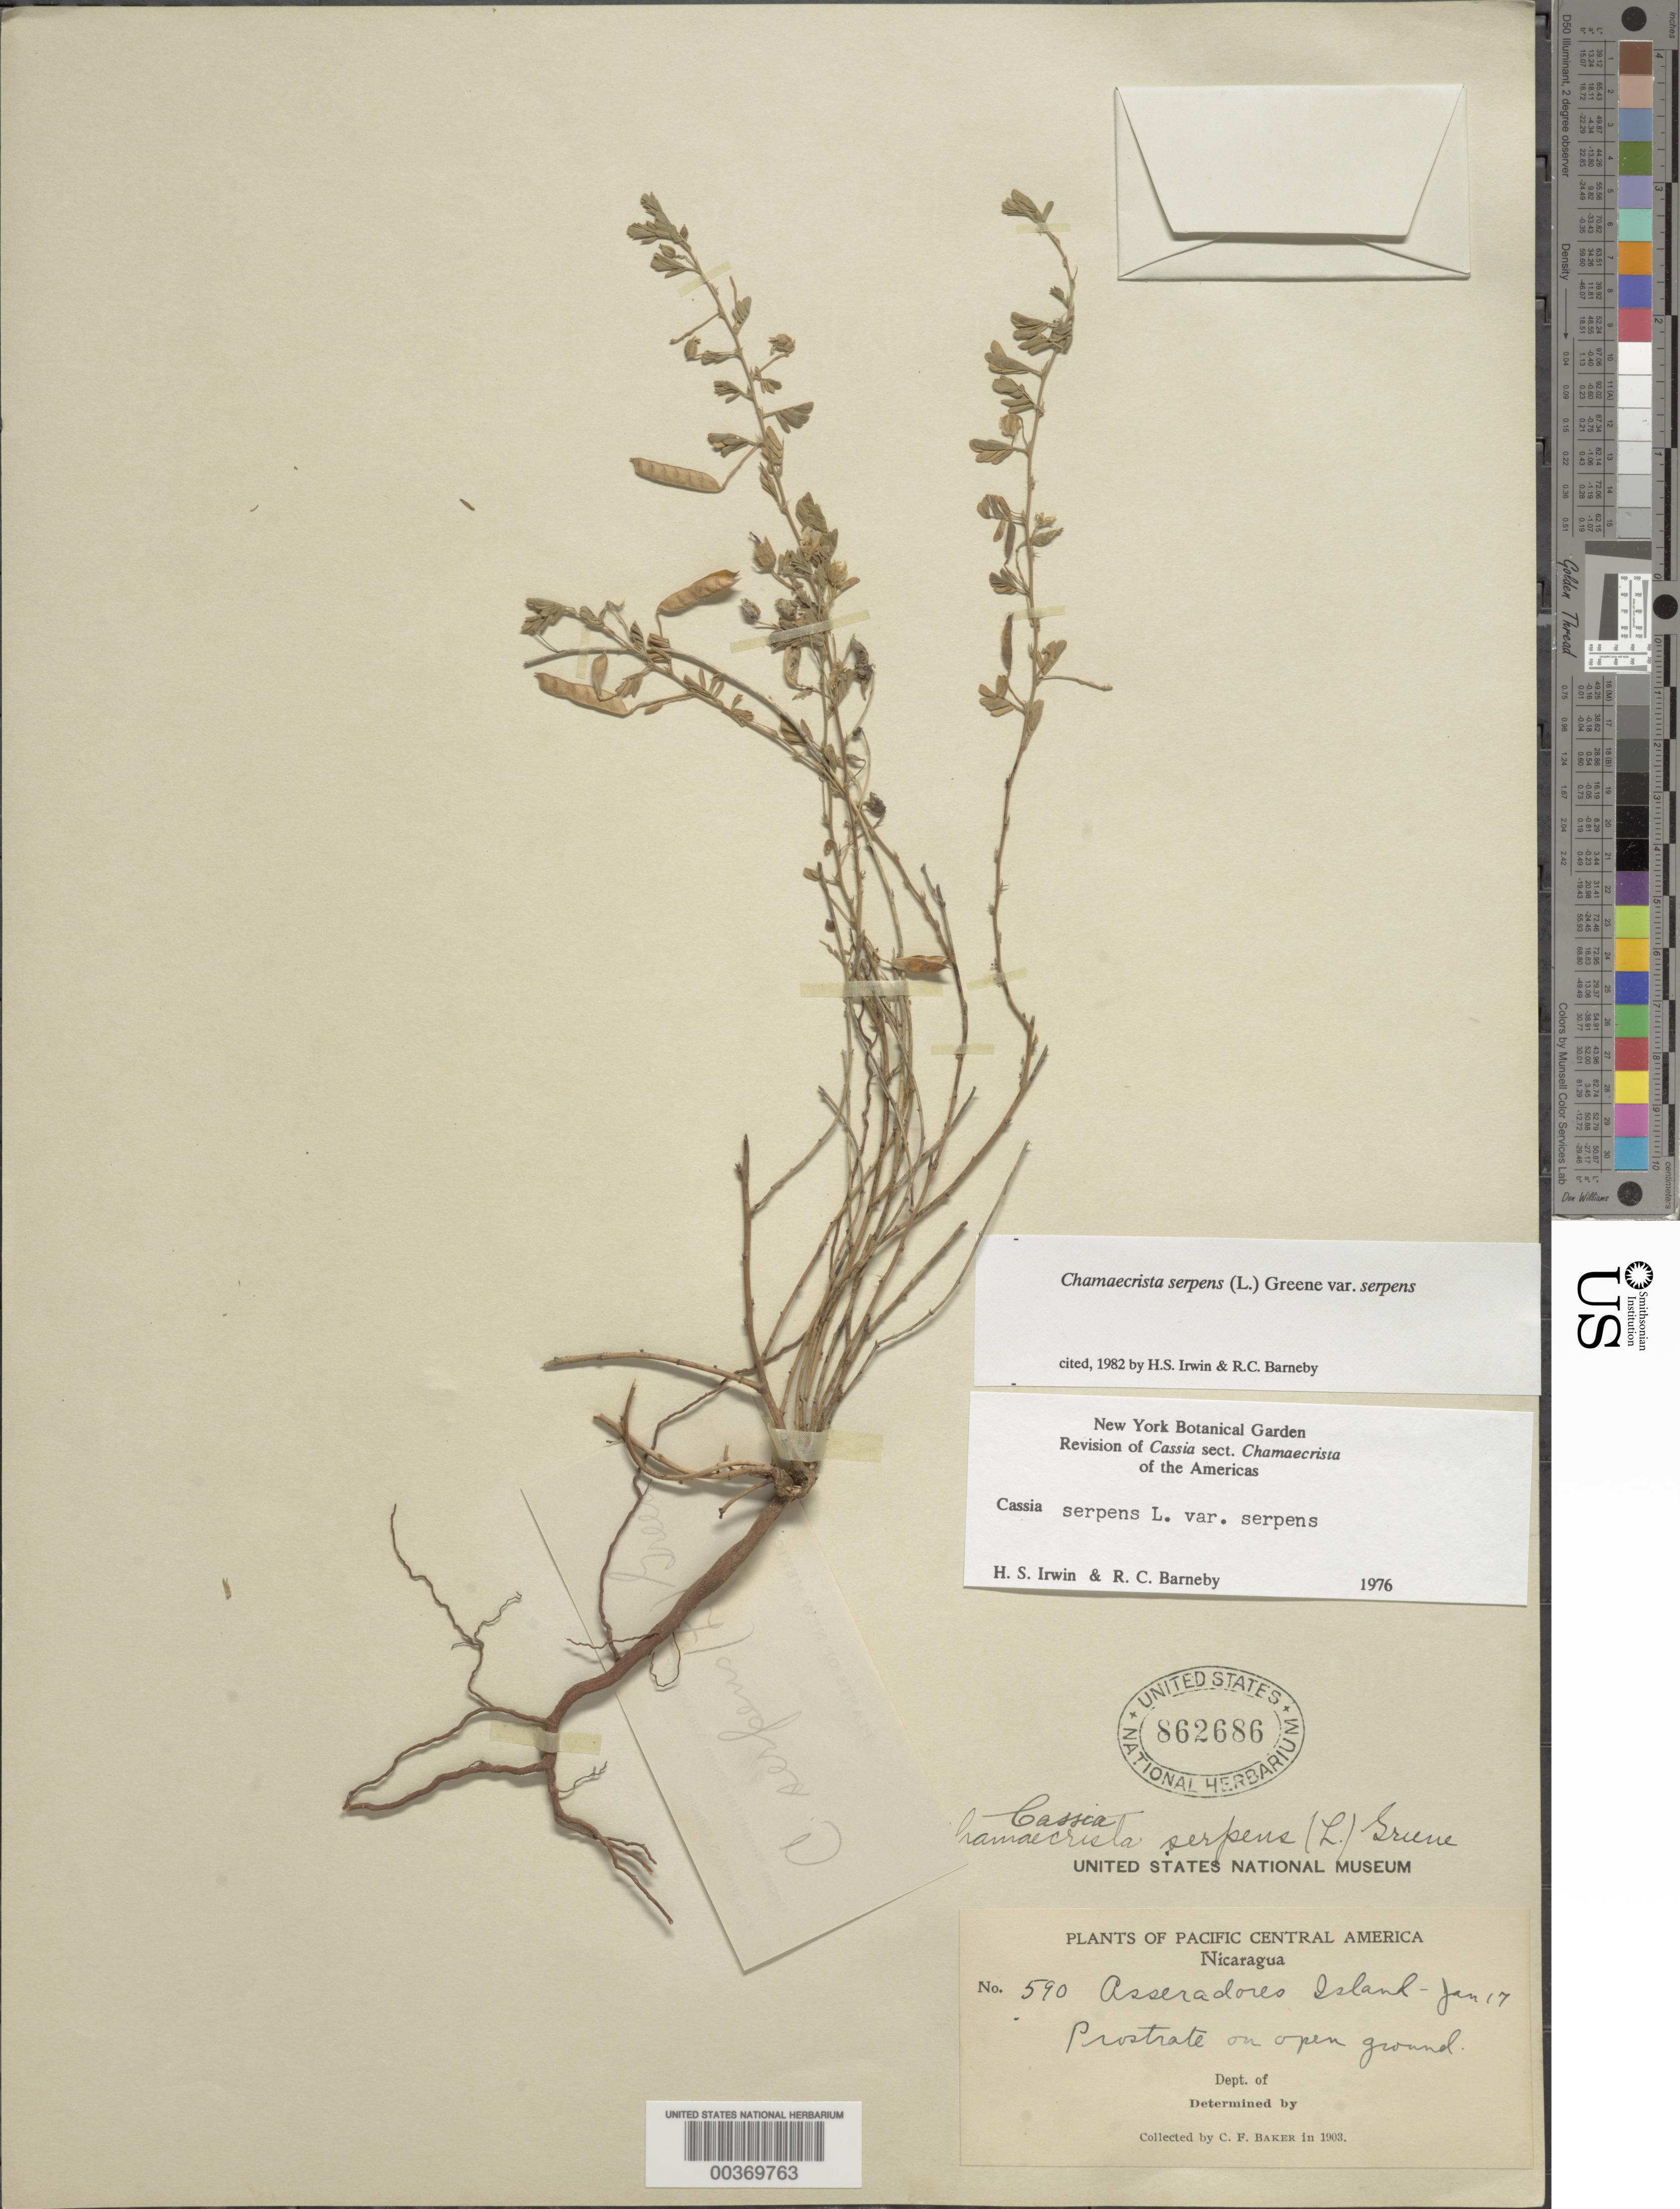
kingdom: Plantae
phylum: Tracheophyta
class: Magnoliopsida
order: Fabales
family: Fabaceae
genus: Chamaecrista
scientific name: Chamaecrista serpens var. serpens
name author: (L.) Greene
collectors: C. F. Baker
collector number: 590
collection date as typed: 17 Jan 1903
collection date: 1903-01-17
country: Nicaragua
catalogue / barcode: US 862686